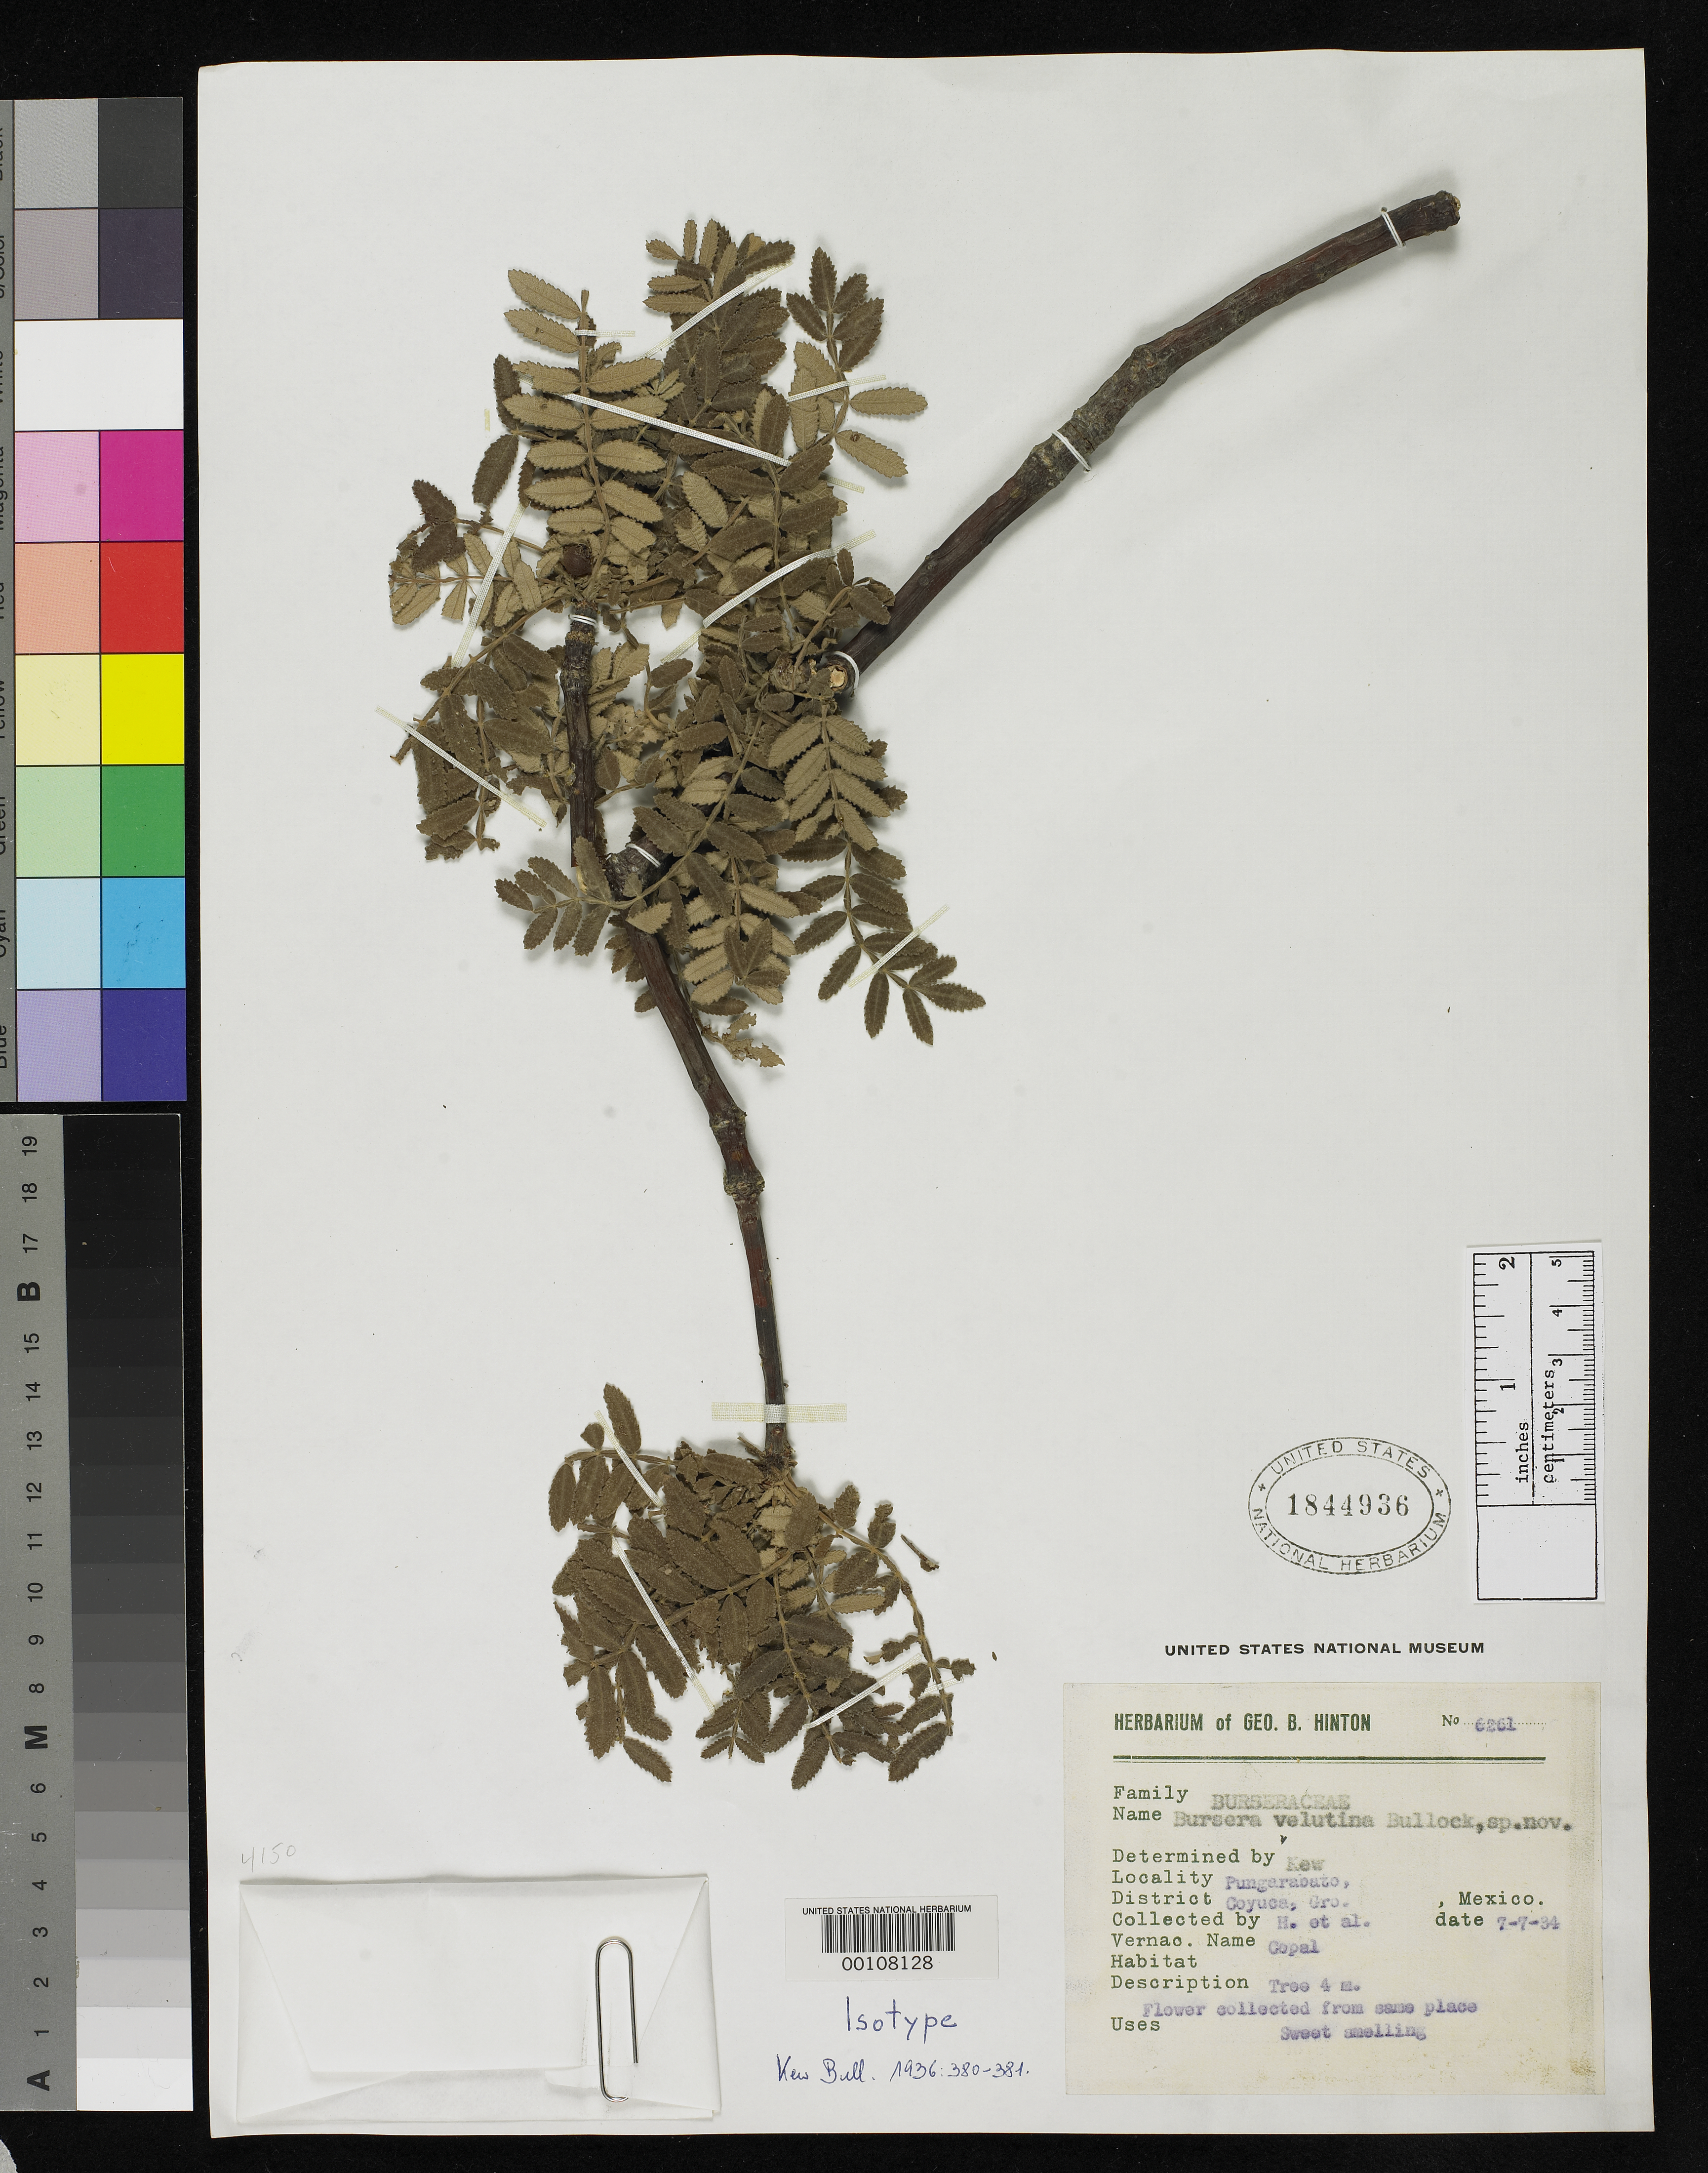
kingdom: Plantae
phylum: Tracheophyta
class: Magnoliopsida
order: Sapindales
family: Burseraceae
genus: Bursera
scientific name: Bursera velutina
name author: Bullock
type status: Isotype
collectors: G. B. Hinton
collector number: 6261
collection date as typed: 07 Jul 1934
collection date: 1934-07-07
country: Mexico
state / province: Guerrero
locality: Pungarabato.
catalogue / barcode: US 1844936